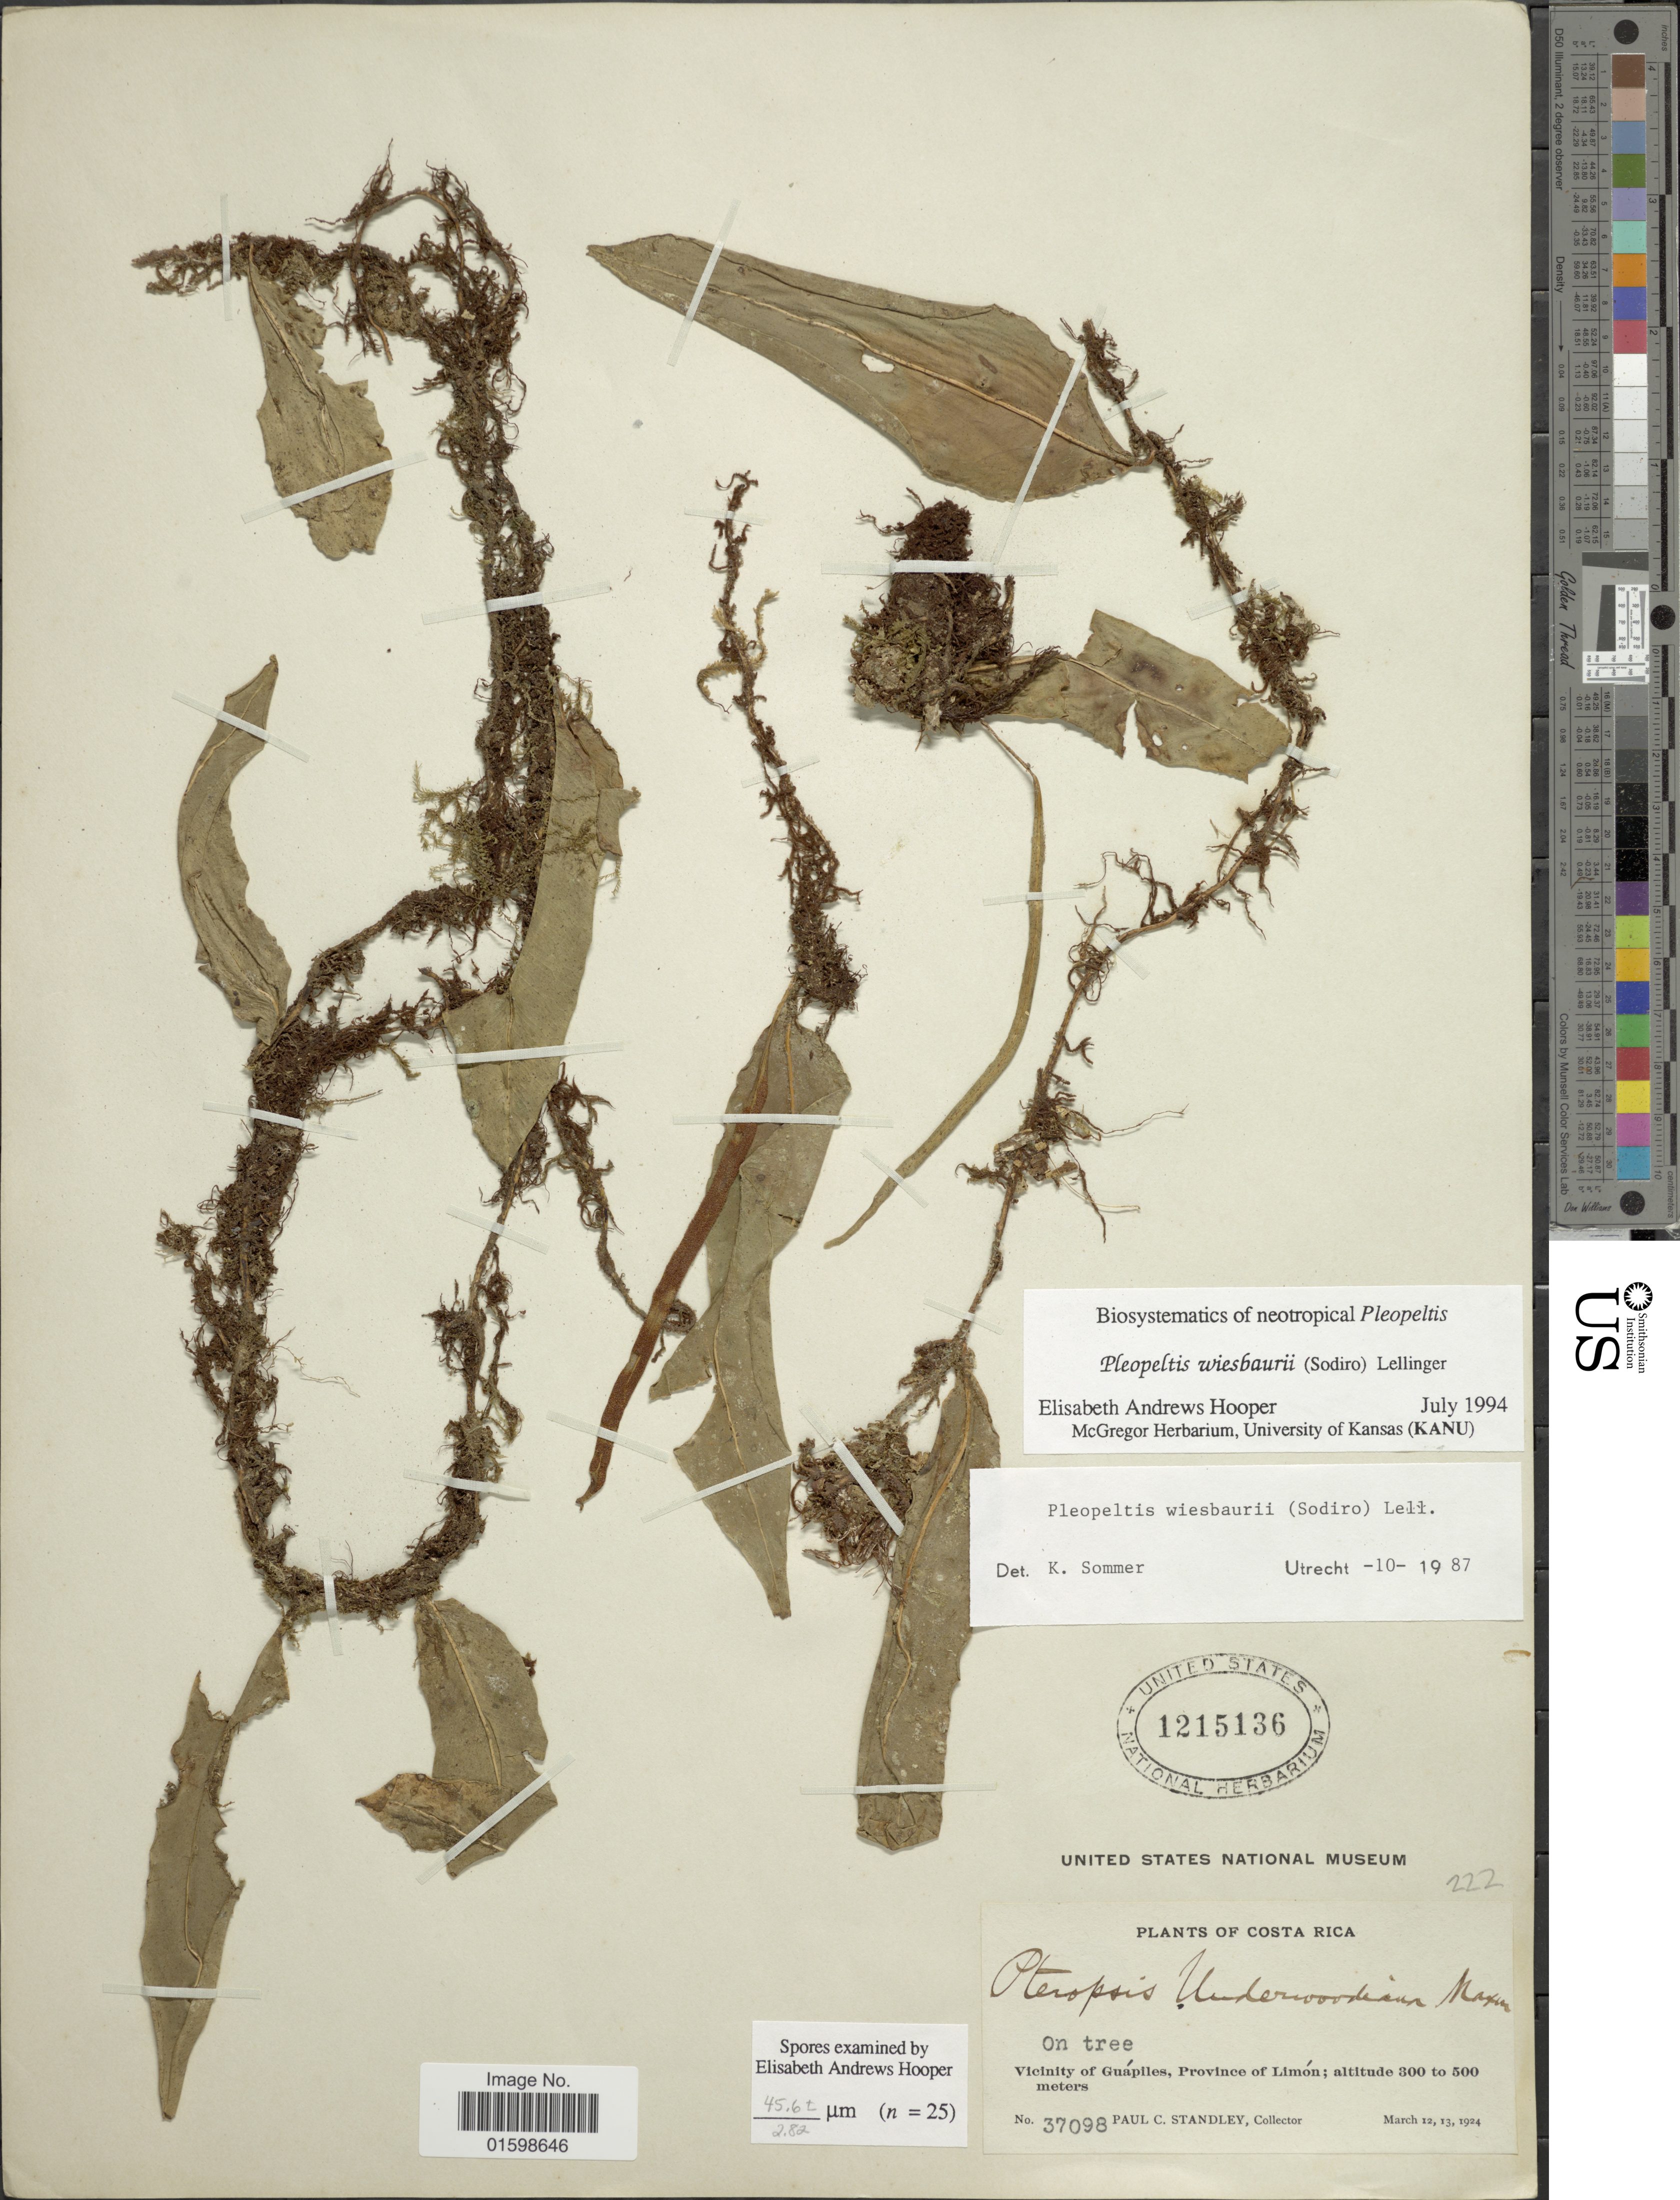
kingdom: Plantae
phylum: Tracheophyta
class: Polypodiopsida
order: Polypodiales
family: Polypodiaceae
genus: Pleopeltis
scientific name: Pleopeltis wiesbaurii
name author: (Sodiro) Lellinger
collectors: P. C. Standley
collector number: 37098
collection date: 1924-03-12/1924-03-13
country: Costa Rica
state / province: Limón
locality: On tree, vicinity of Guápiles, Province of Limón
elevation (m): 300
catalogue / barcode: US 1215136